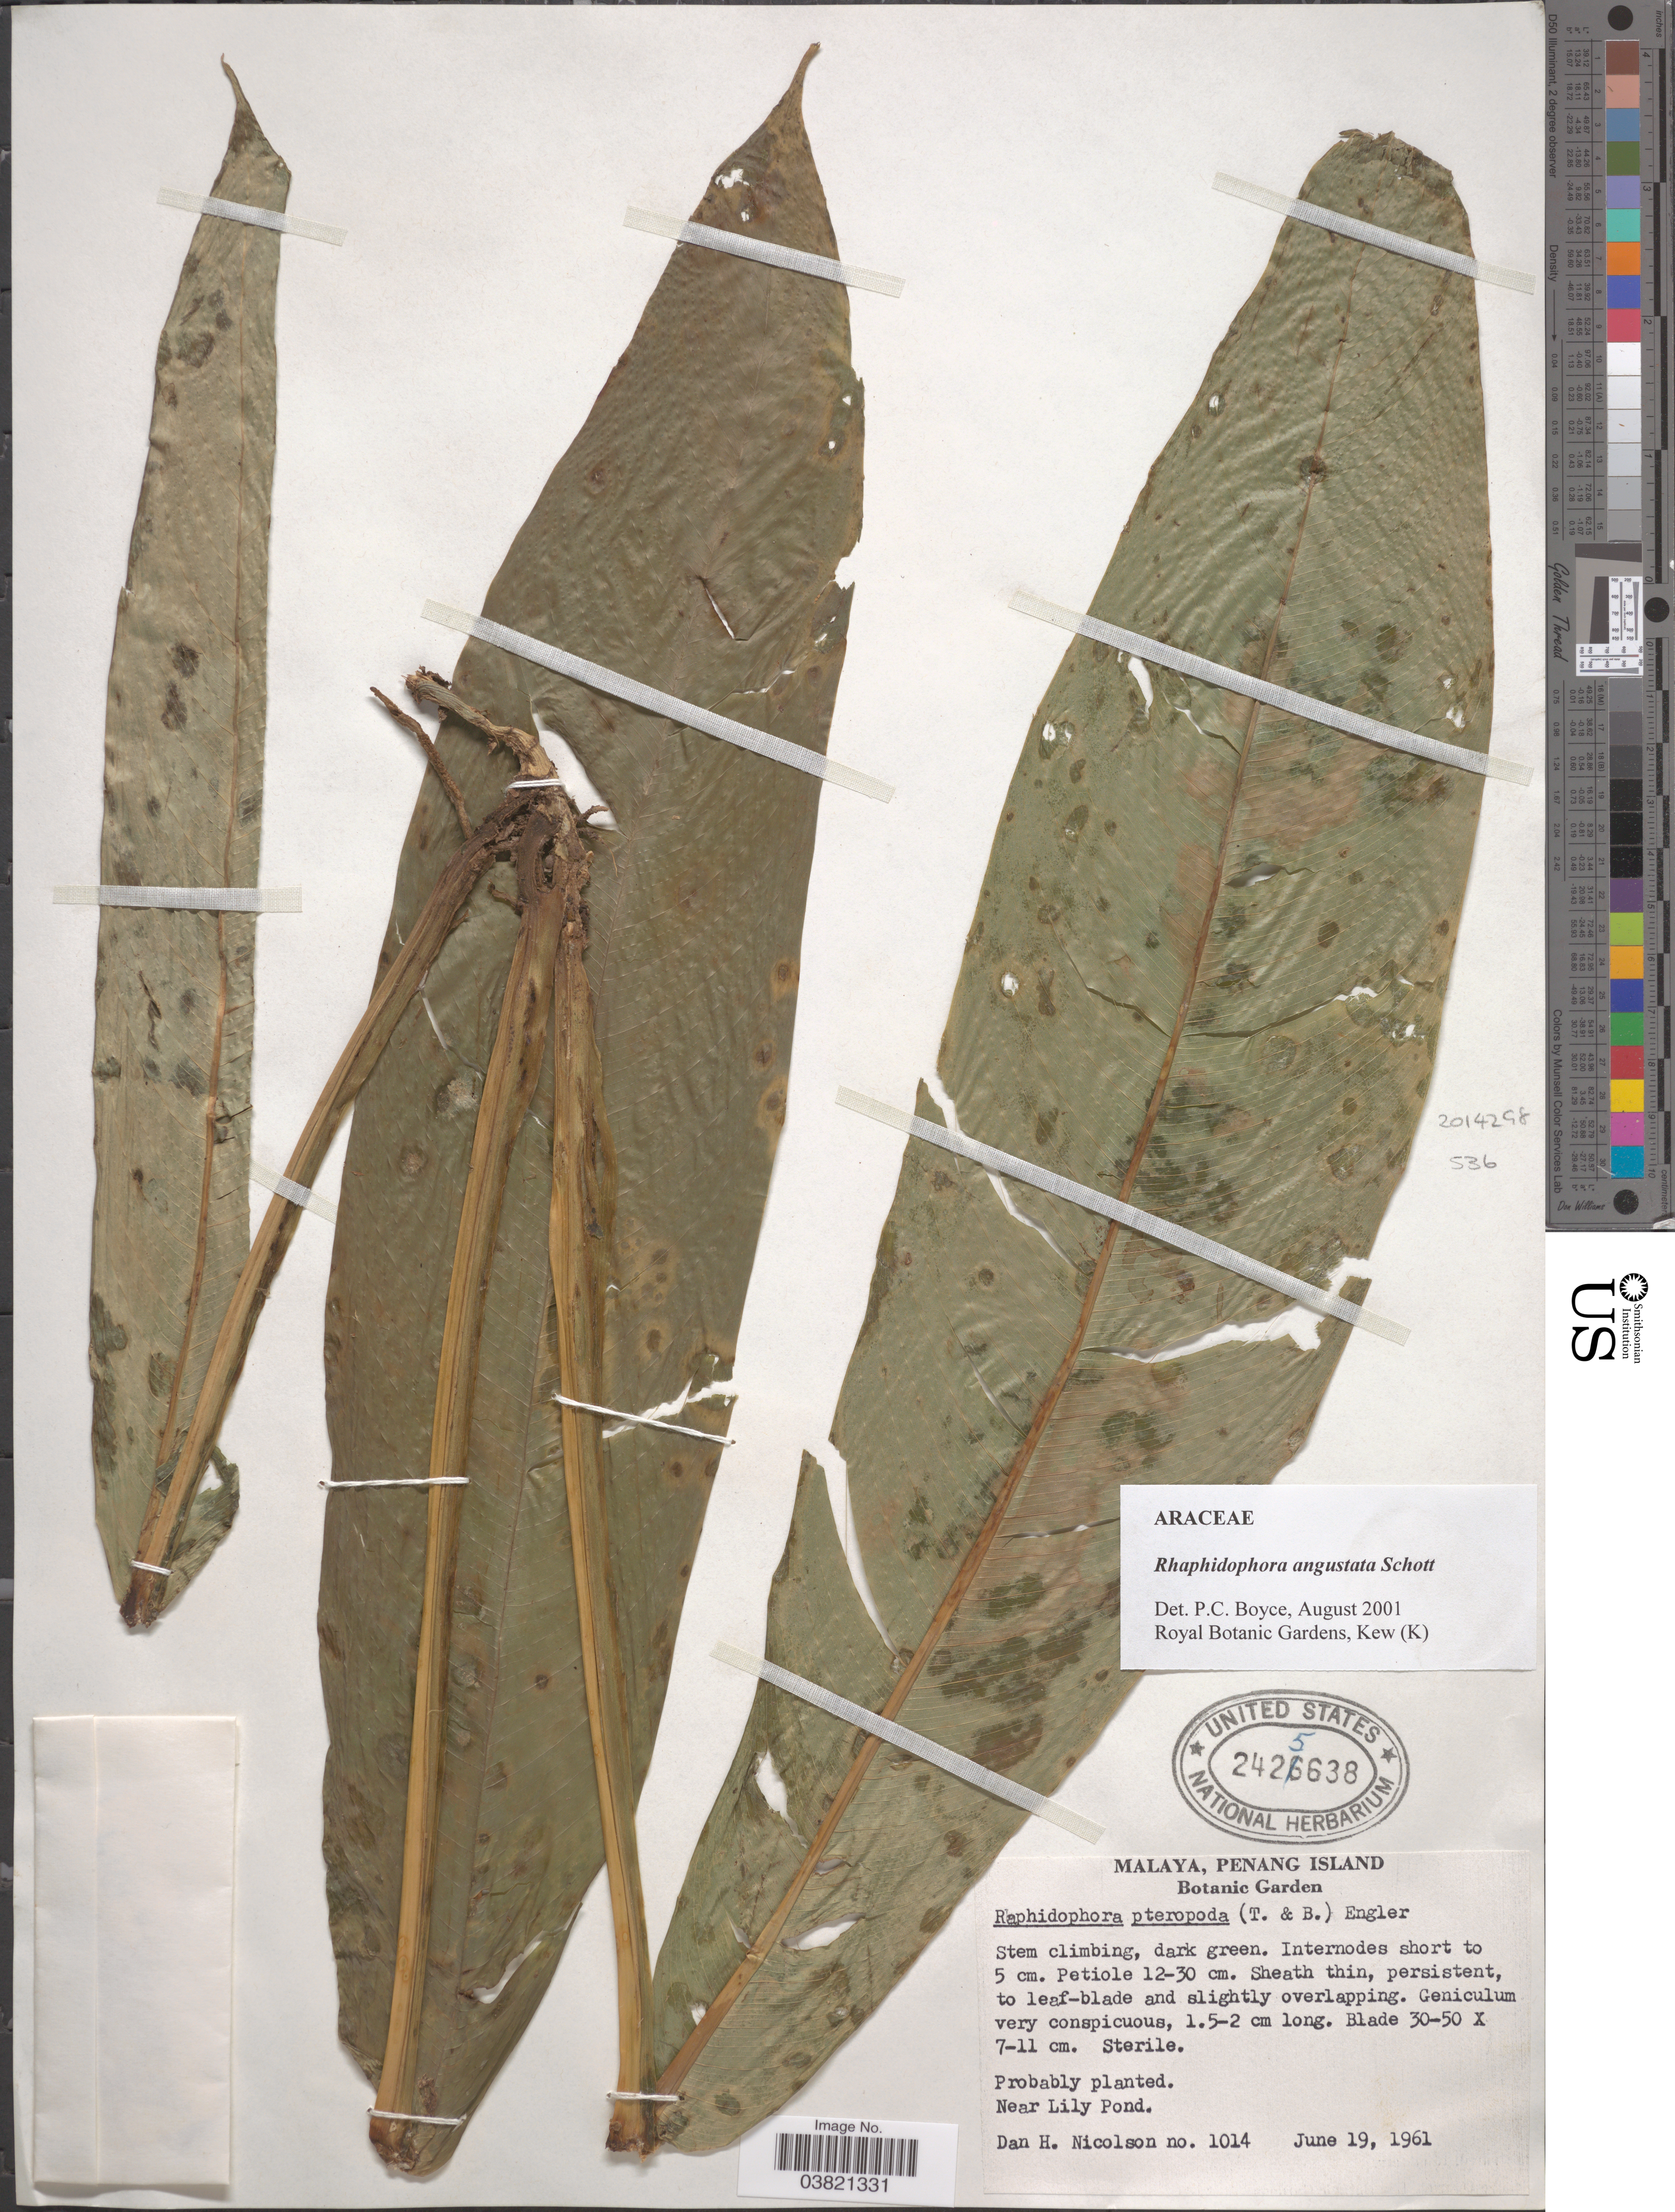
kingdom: Plantae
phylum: Tracheophyta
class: Liliopsida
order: Alismatales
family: Araceae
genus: Rhaphidophora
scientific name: Rhaphidophora angustata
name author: Schott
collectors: D. H. Nicolson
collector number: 1014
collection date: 1961-06-19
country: Malaysia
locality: Malaya, Penang Island. Botanic Garden. Near Lily Pond.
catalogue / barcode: US 2425638